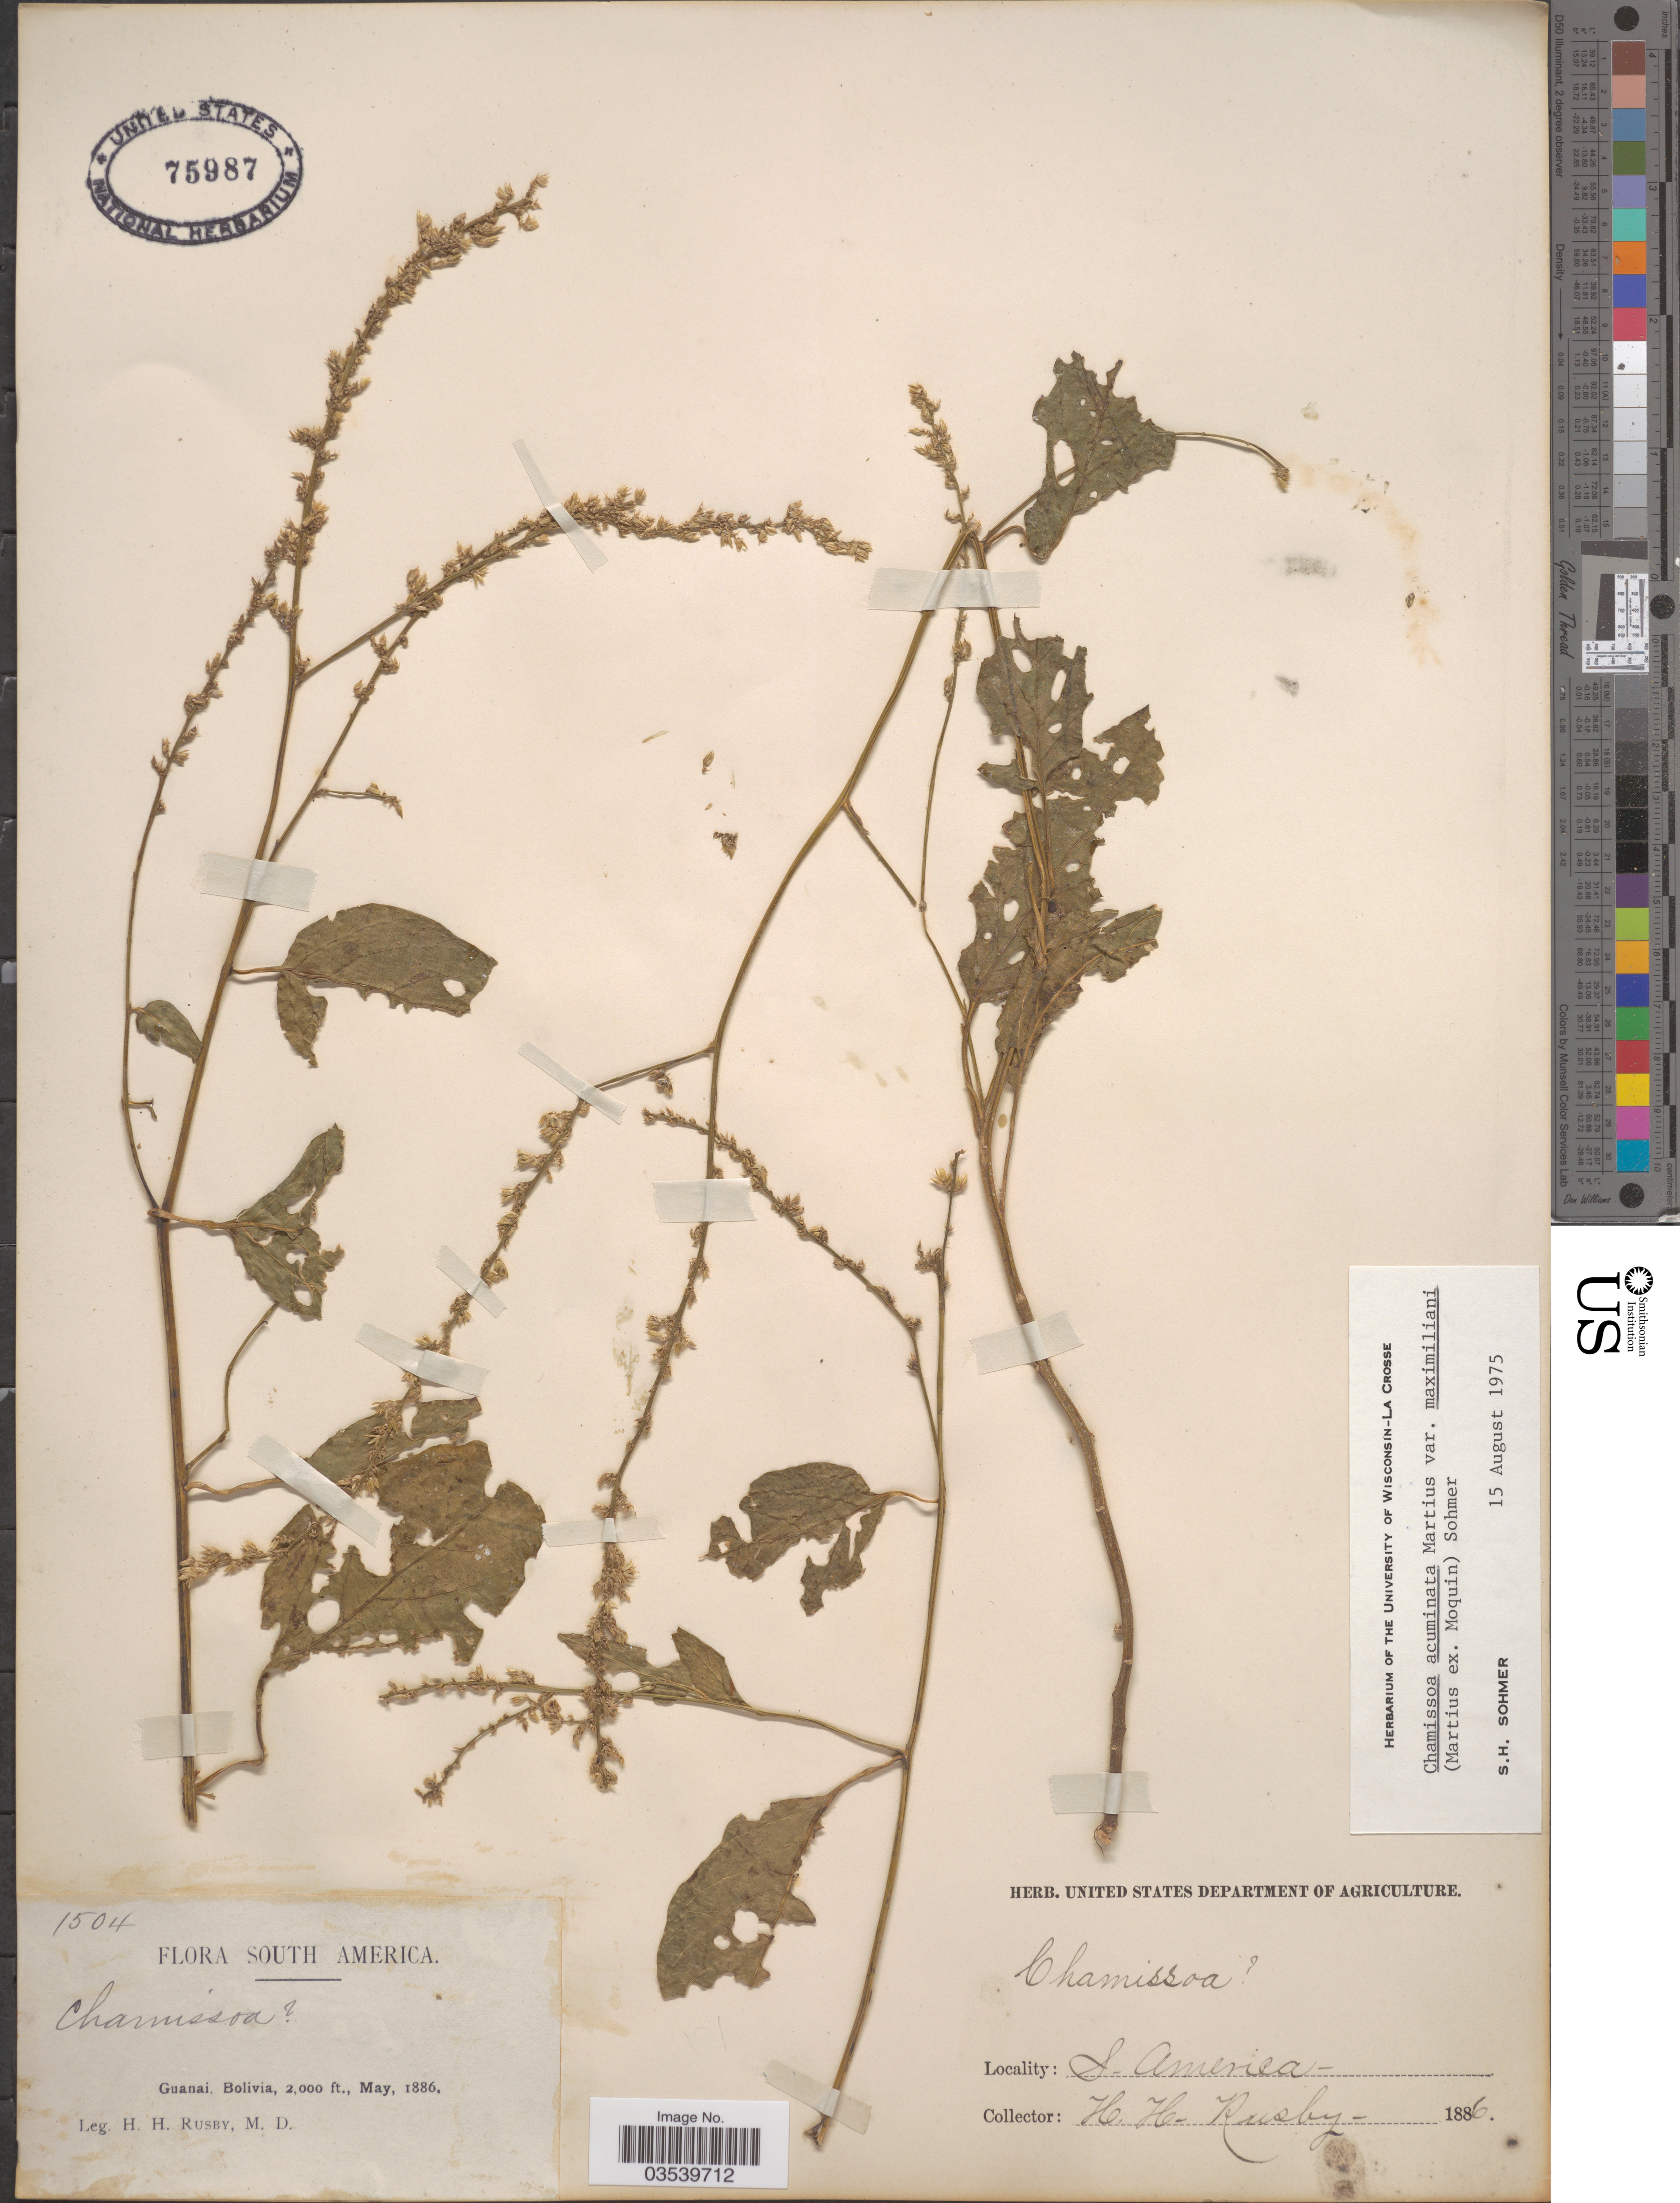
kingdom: Plantae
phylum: Tracheophyta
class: Magnoliopsida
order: Caryophyllales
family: Amaranthaceae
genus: Chamissoa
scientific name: Chamissoa acuminata var. maximiliani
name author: (Mart. ex Moq.) Sohmer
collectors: H. H. Rusby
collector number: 1504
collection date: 1886-05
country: Bolivia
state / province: La Páz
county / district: Larecaja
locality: Guanay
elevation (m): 610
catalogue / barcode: US 75987